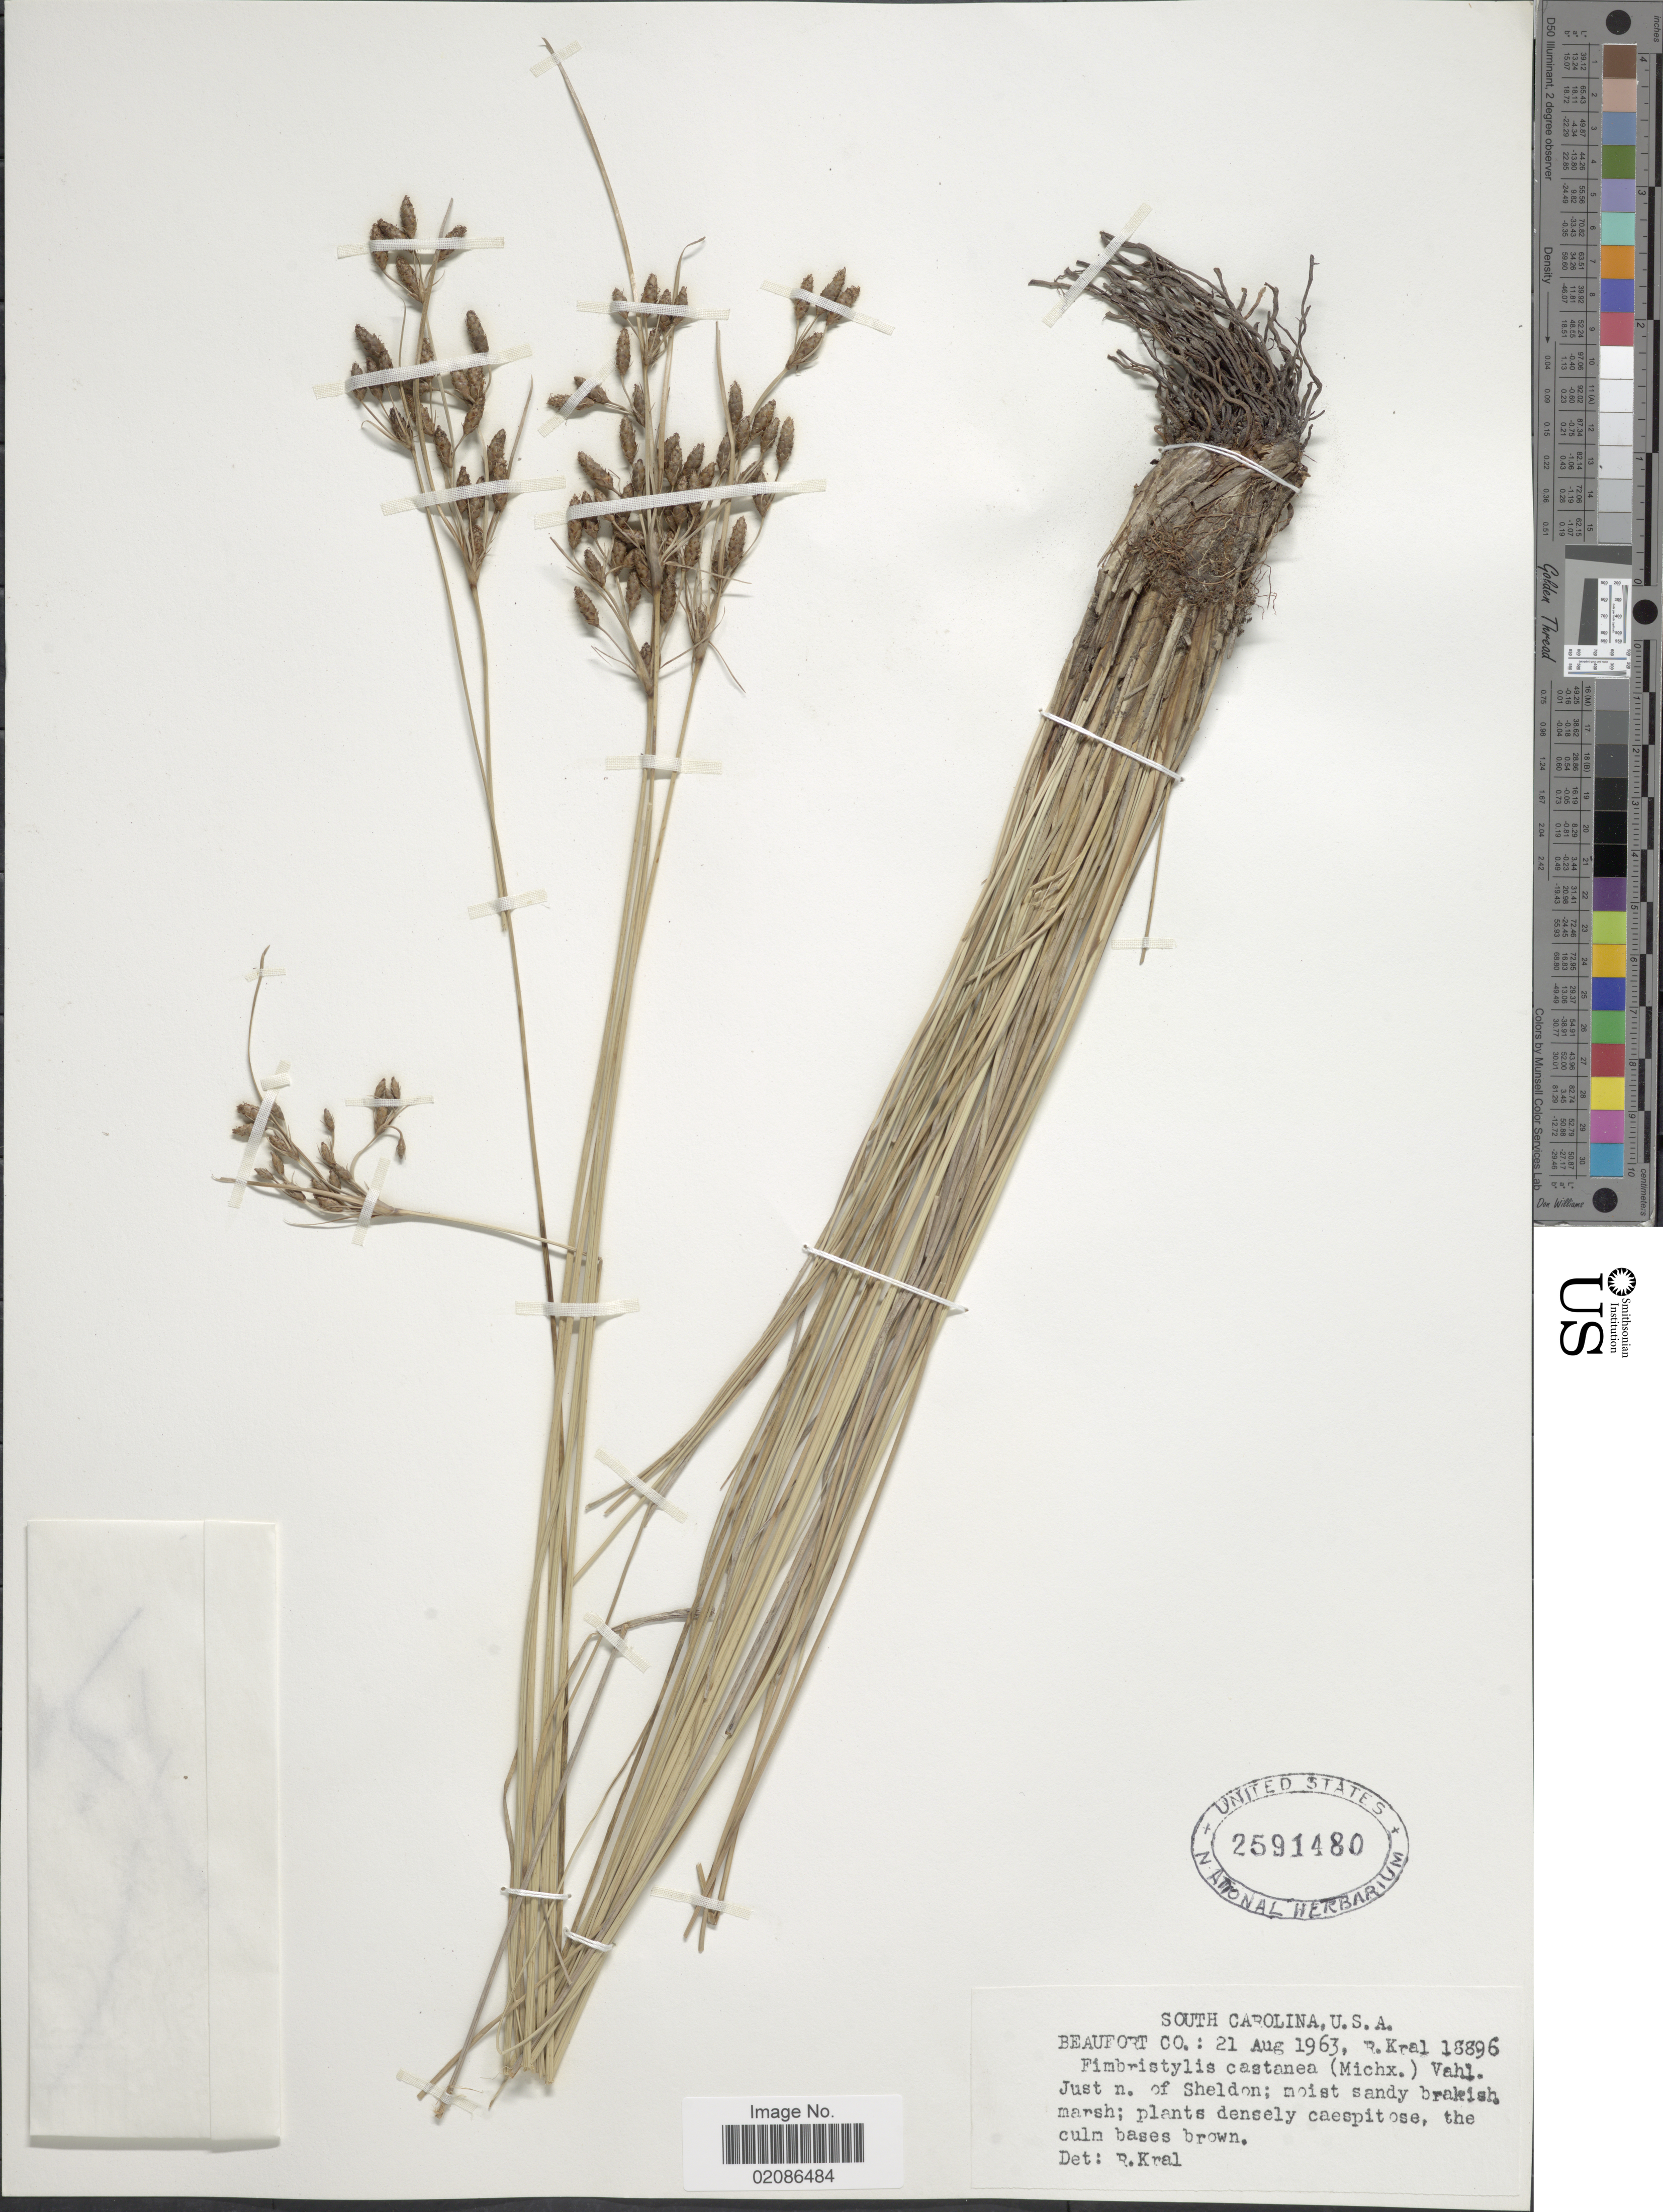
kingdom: Plantae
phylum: Tracheophyta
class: Liliopsida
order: Poales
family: Cyperaceae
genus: Fimbristylis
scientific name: Fimbristylis castanea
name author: (Michx.) Vahl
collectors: R. Kral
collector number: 18896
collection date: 1963-08-21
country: United States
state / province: South Carolina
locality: Beaufort Co; Just n. of Sheldon; moist sandy brakish marsh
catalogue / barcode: US 2591480